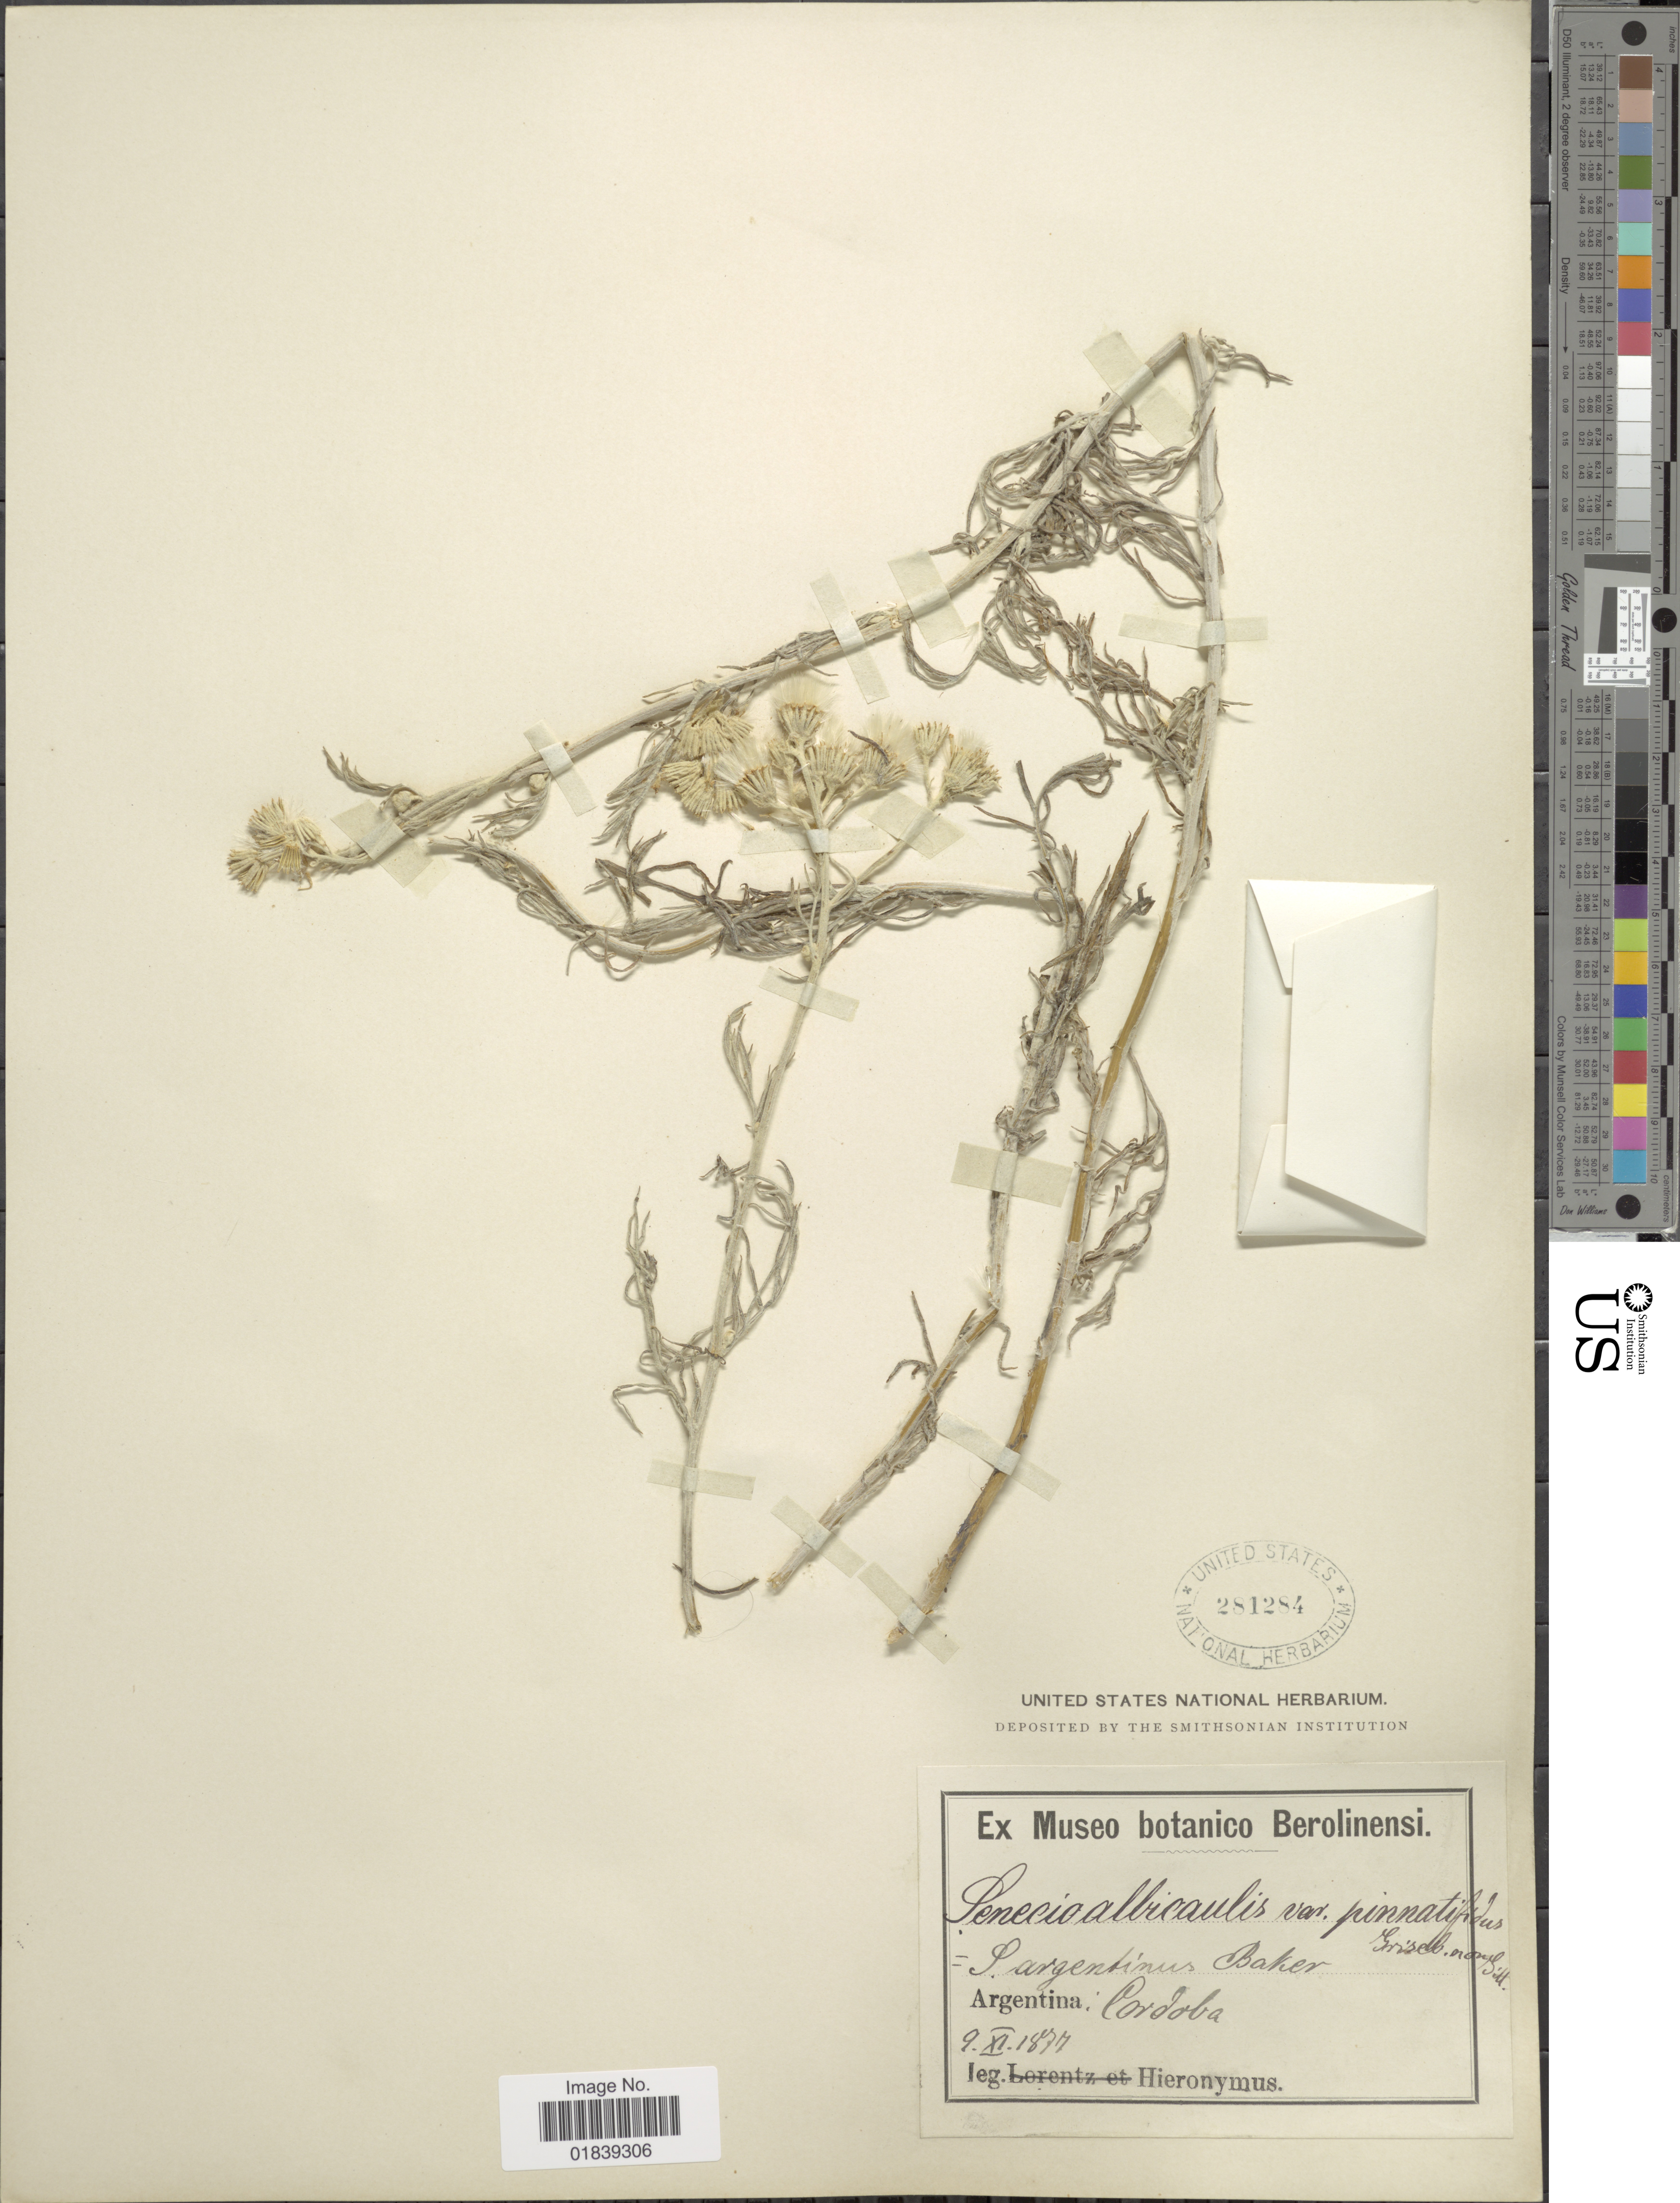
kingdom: Plantae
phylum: Tracheophyta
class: Magnoliopsida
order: Asterales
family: Asteraceae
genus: Senecio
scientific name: Senecio filaginoides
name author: DC.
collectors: G. H. Hieronymus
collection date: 1877-11-09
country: Argentina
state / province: Cordoba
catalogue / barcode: US 281284